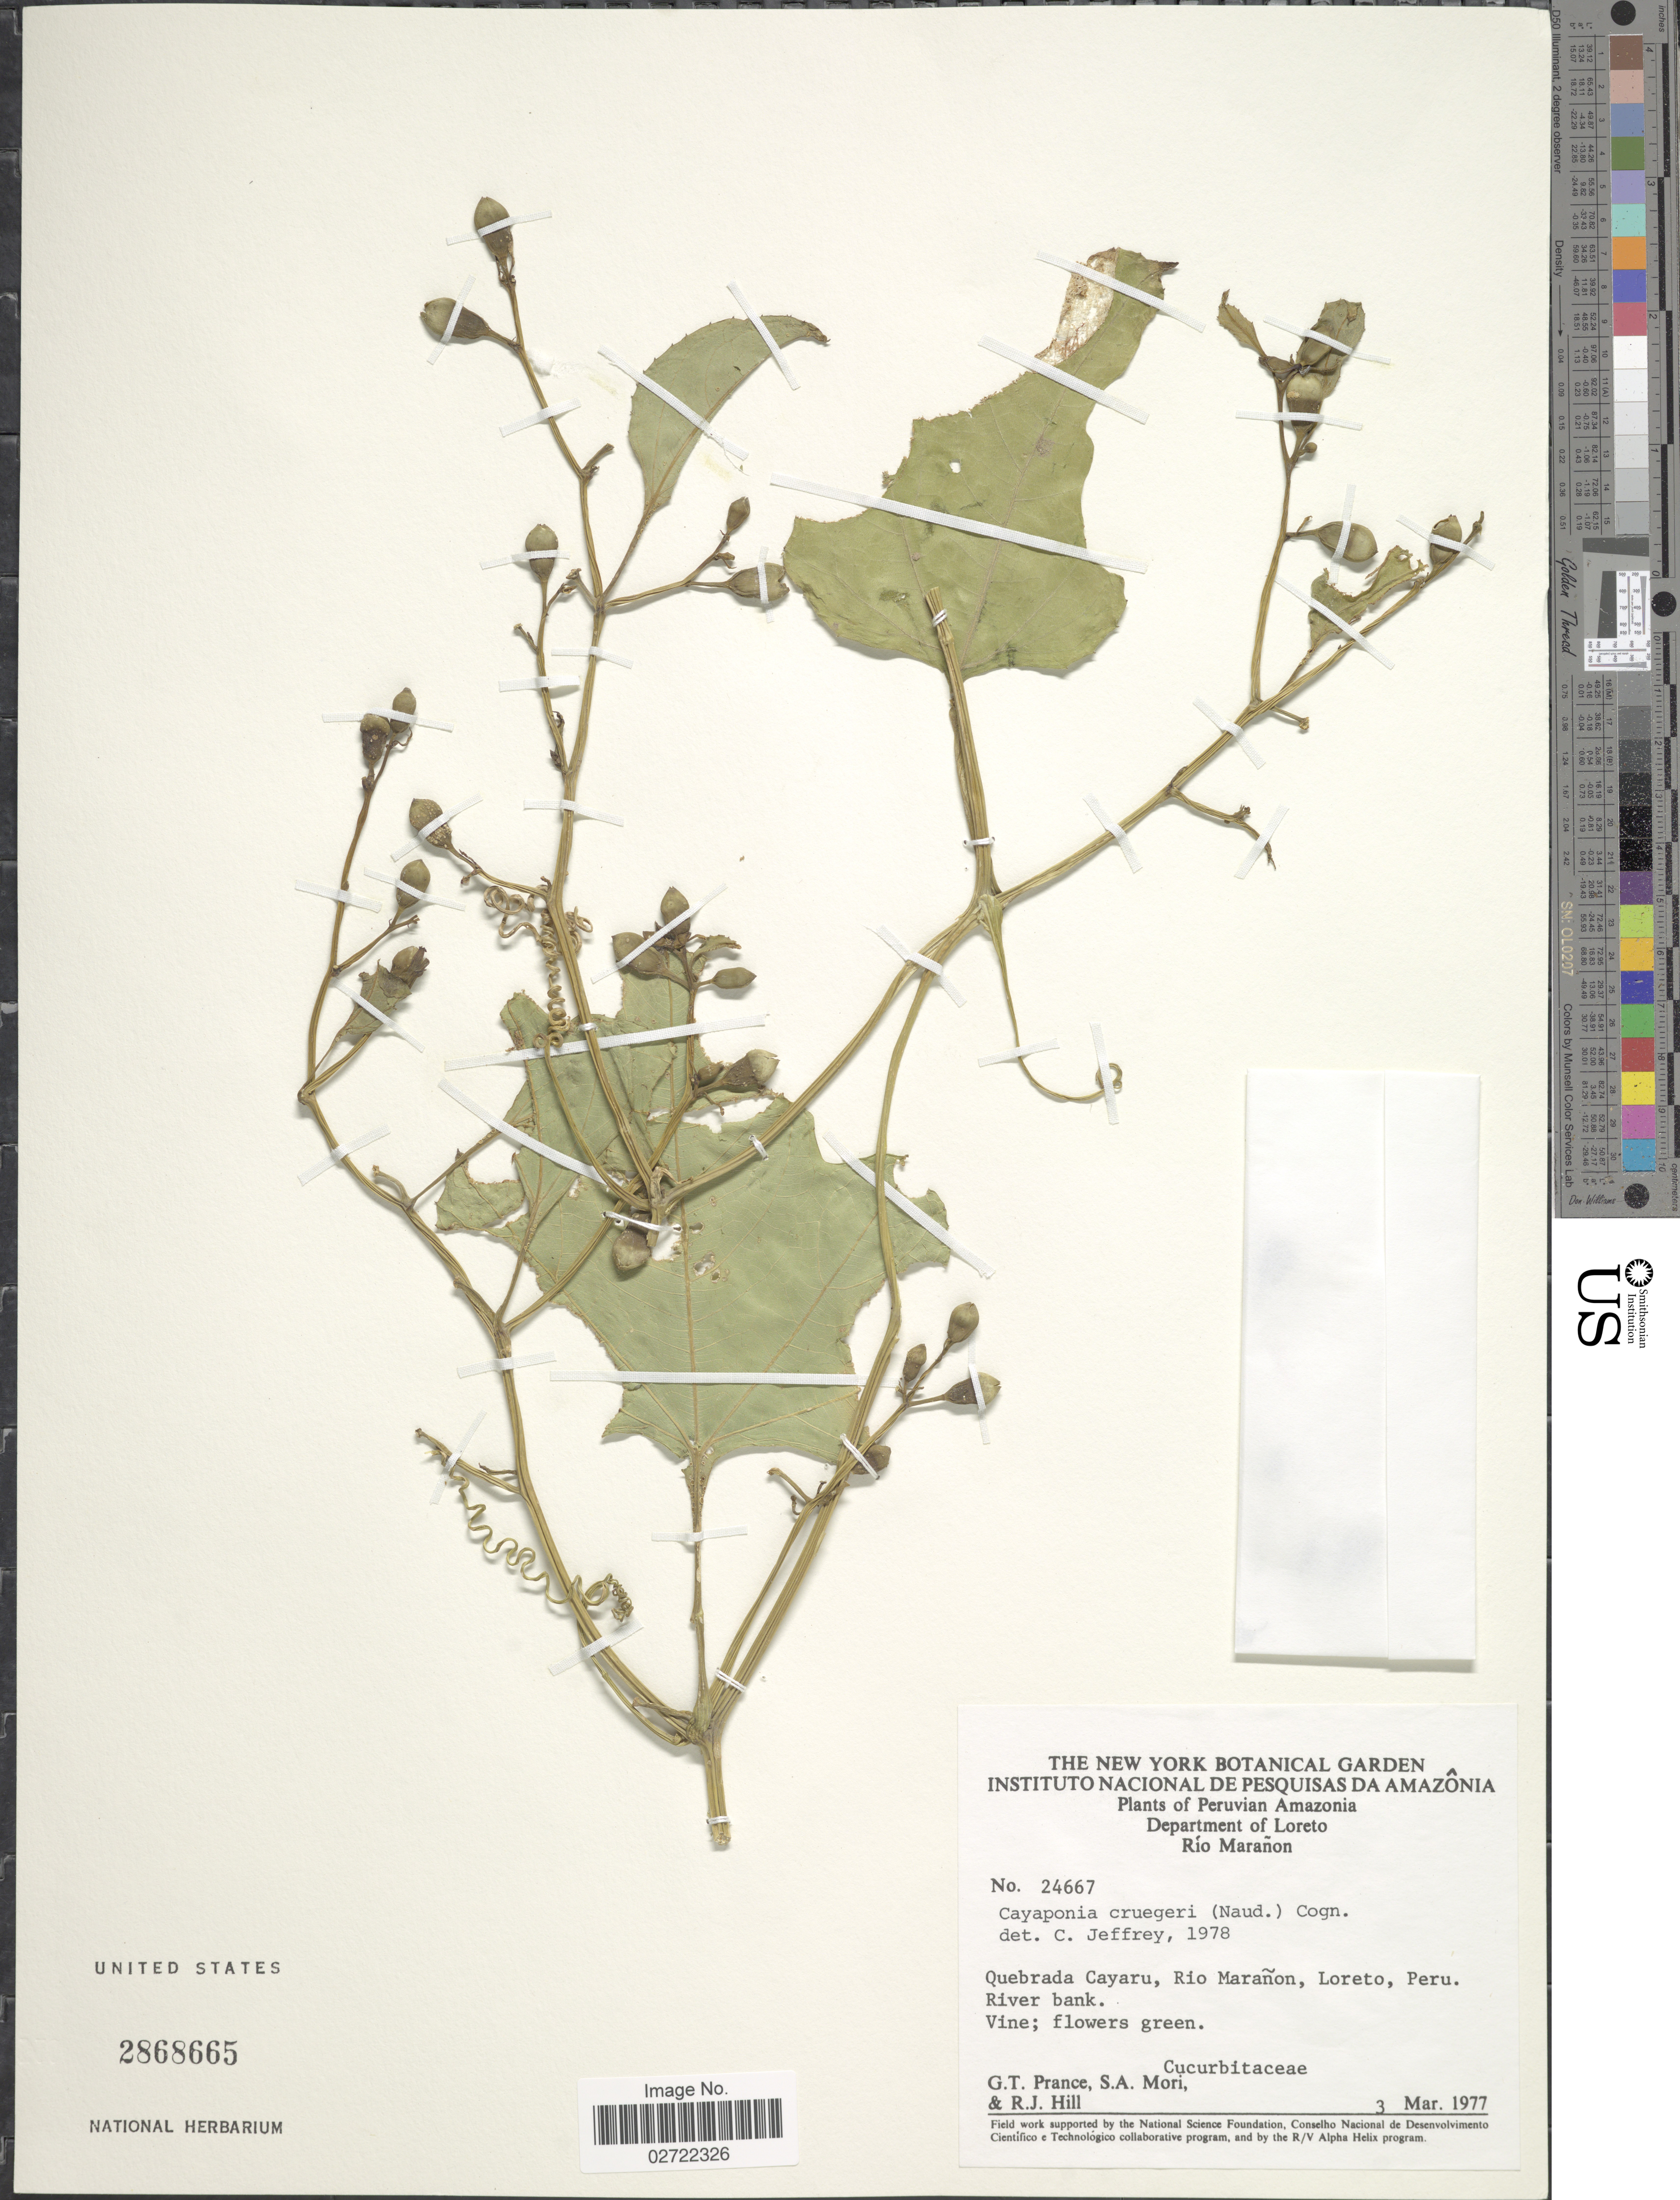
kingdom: Plantae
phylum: Tracheophyta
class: Magnoliopsida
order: Cucurbitales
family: Cucurbitaceae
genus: Cayaponia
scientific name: Cayaponia cruegeri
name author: (Naudin) Cogn.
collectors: G. T. Prance, S. Mori & R. J. Hill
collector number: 24667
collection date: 1977-03-03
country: Peru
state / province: Loreto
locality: Peruvian Amazonia. Department of Loreto. Rio Maranon. Quebrada Cayaru, Rio Maranon.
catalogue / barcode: US 2868665